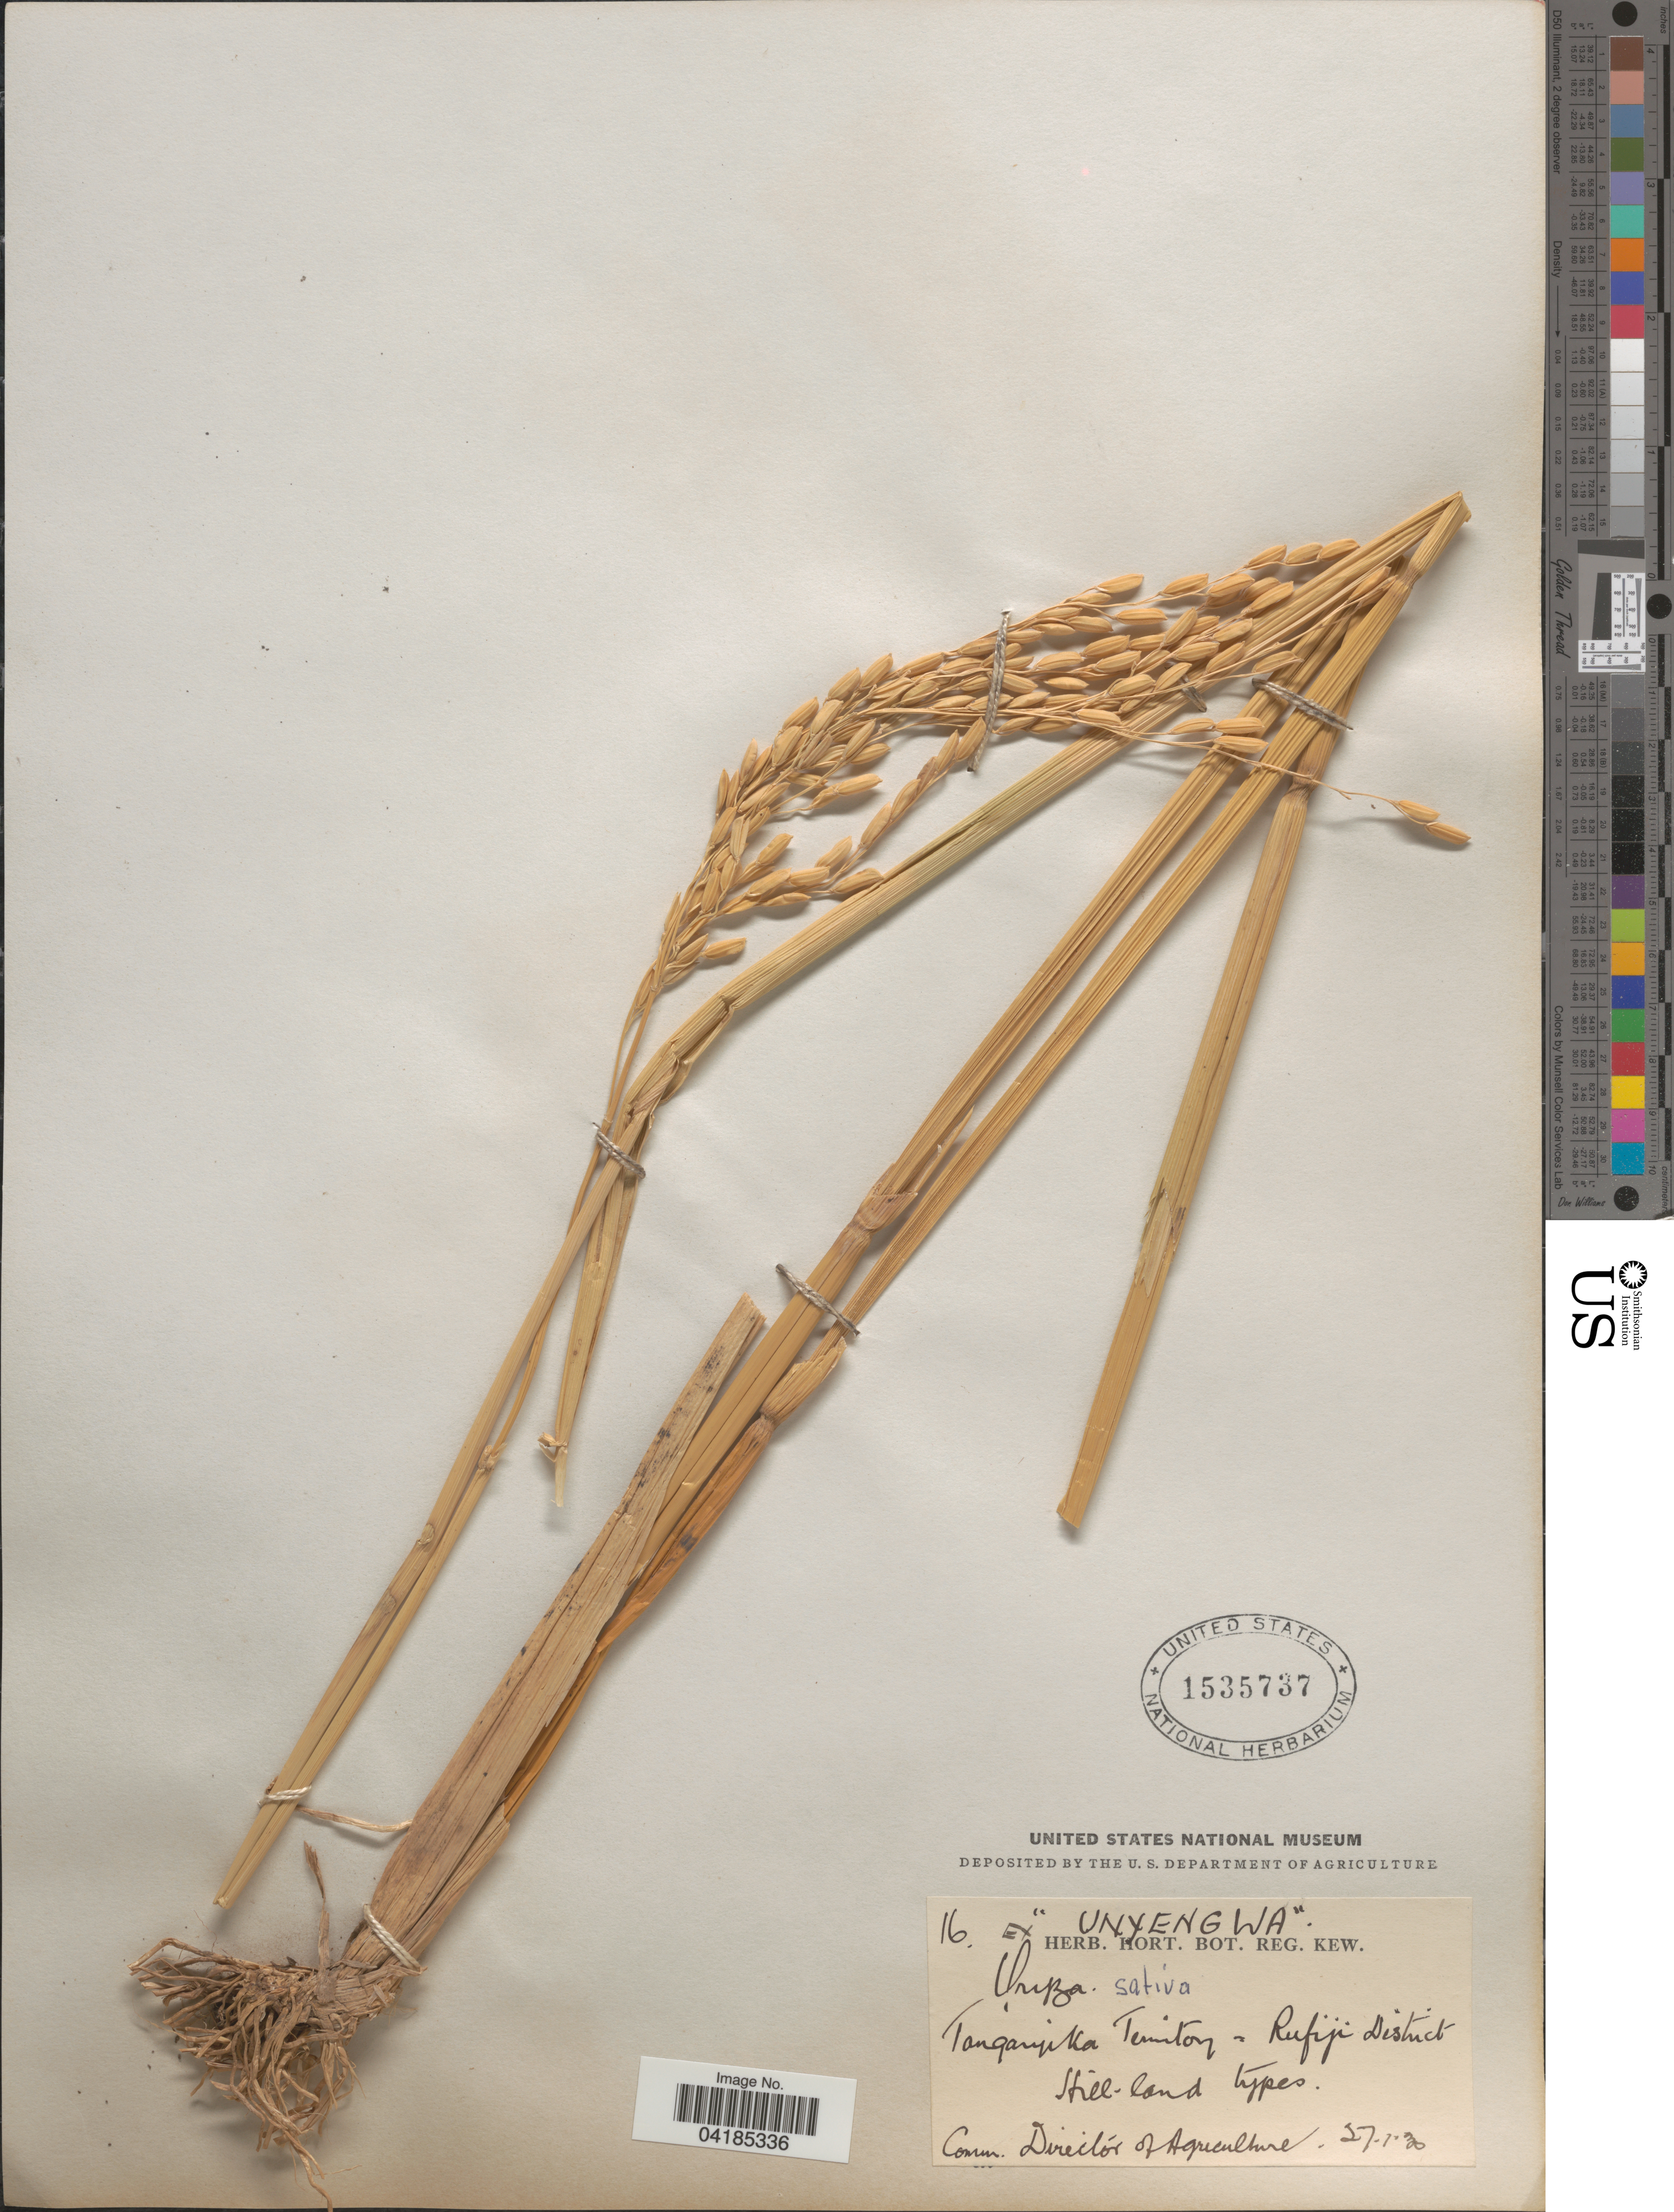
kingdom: Plantae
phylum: Tracheophyta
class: Liliopsida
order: Poales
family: Poaceae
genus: Oryza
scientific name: Oryza sativa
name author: L.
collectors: ex herb. Hort. Reg. Kew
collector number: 16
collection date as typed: Transcribed d/m/y: 27/1/30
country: Tanzania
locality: Tanganyika Territory: Rufiji District.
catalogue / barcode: US 1535737